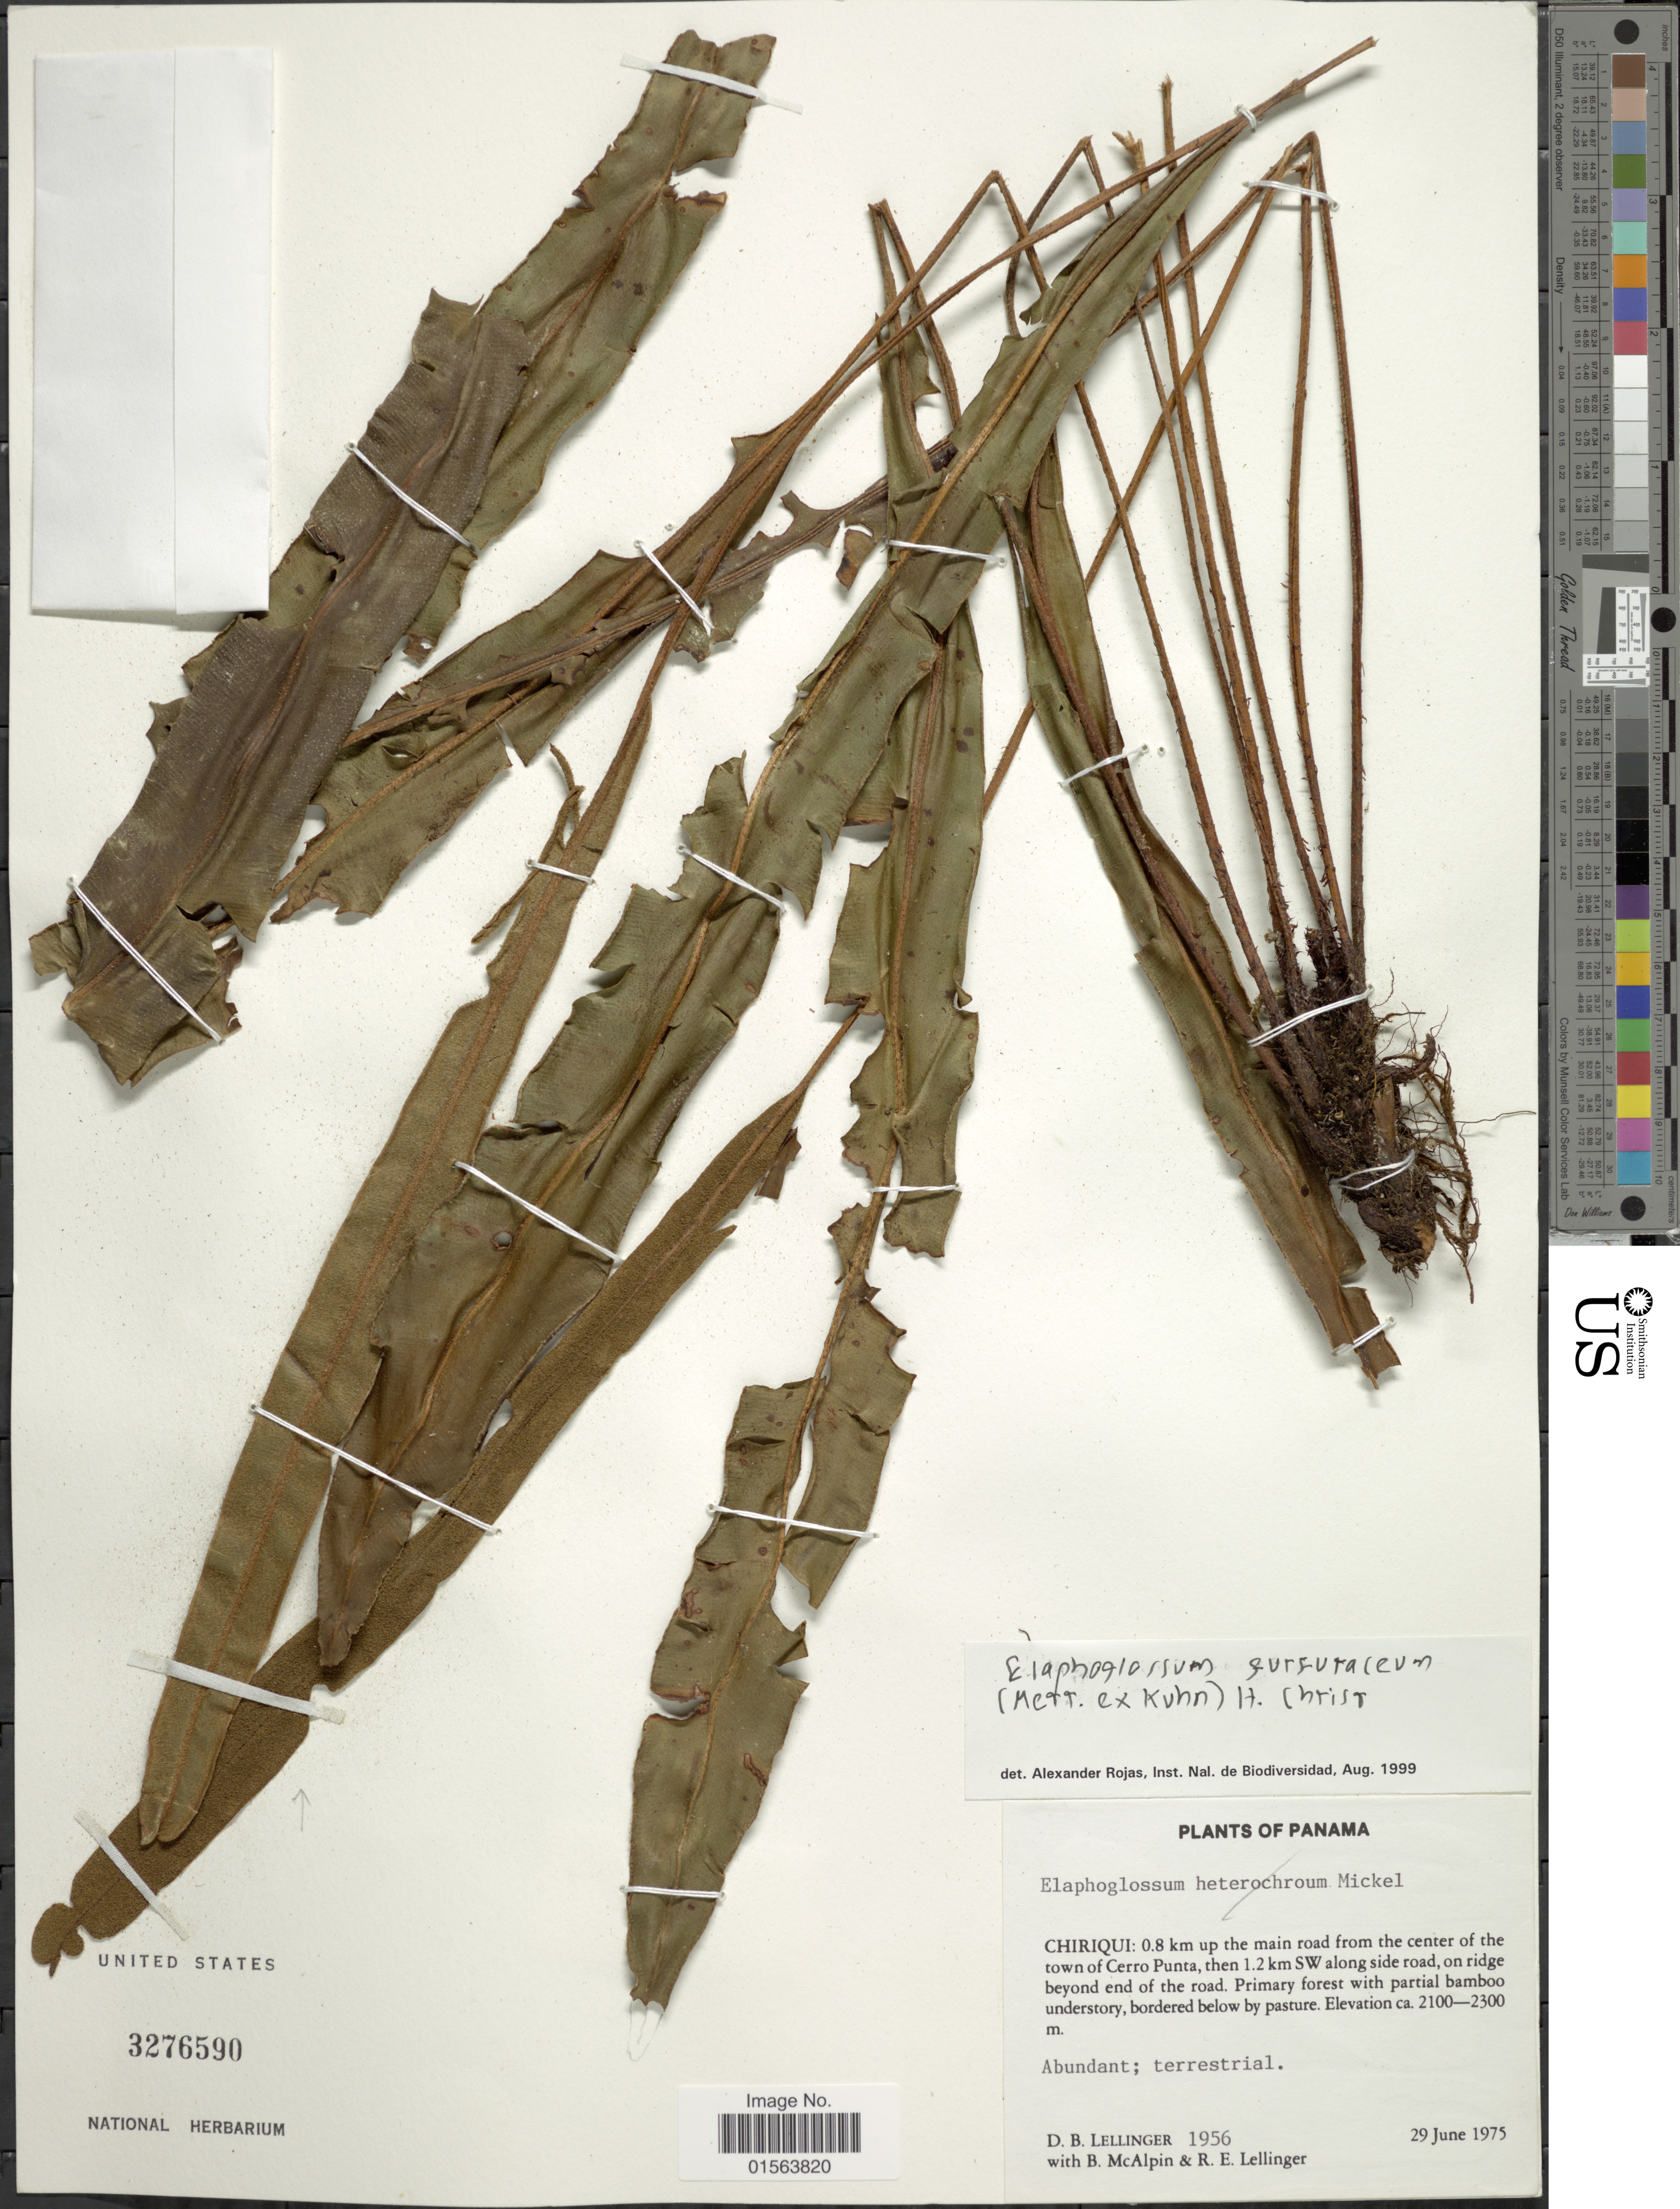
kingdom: Plantae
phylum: Tracheophyta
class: Polypodiopsida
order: Polypodiales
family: Dryopteridaceae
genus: Elaphoglossum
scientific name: Elaphoglossum furfuraceum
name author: (Mett. ex Kuhn) Christ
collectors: D. B. Lellinger, B. McAlpin & R. E. Lellinger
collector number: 1956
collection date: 1975-06-29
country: Panama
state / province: Chiriqui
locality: Chiriqui: 0.8 km up the main road from the center of the town of Cerro Punta, then 1.2 km SW along side road, on ridge beyond end of the road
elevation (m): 2100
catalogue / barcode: US 3276590